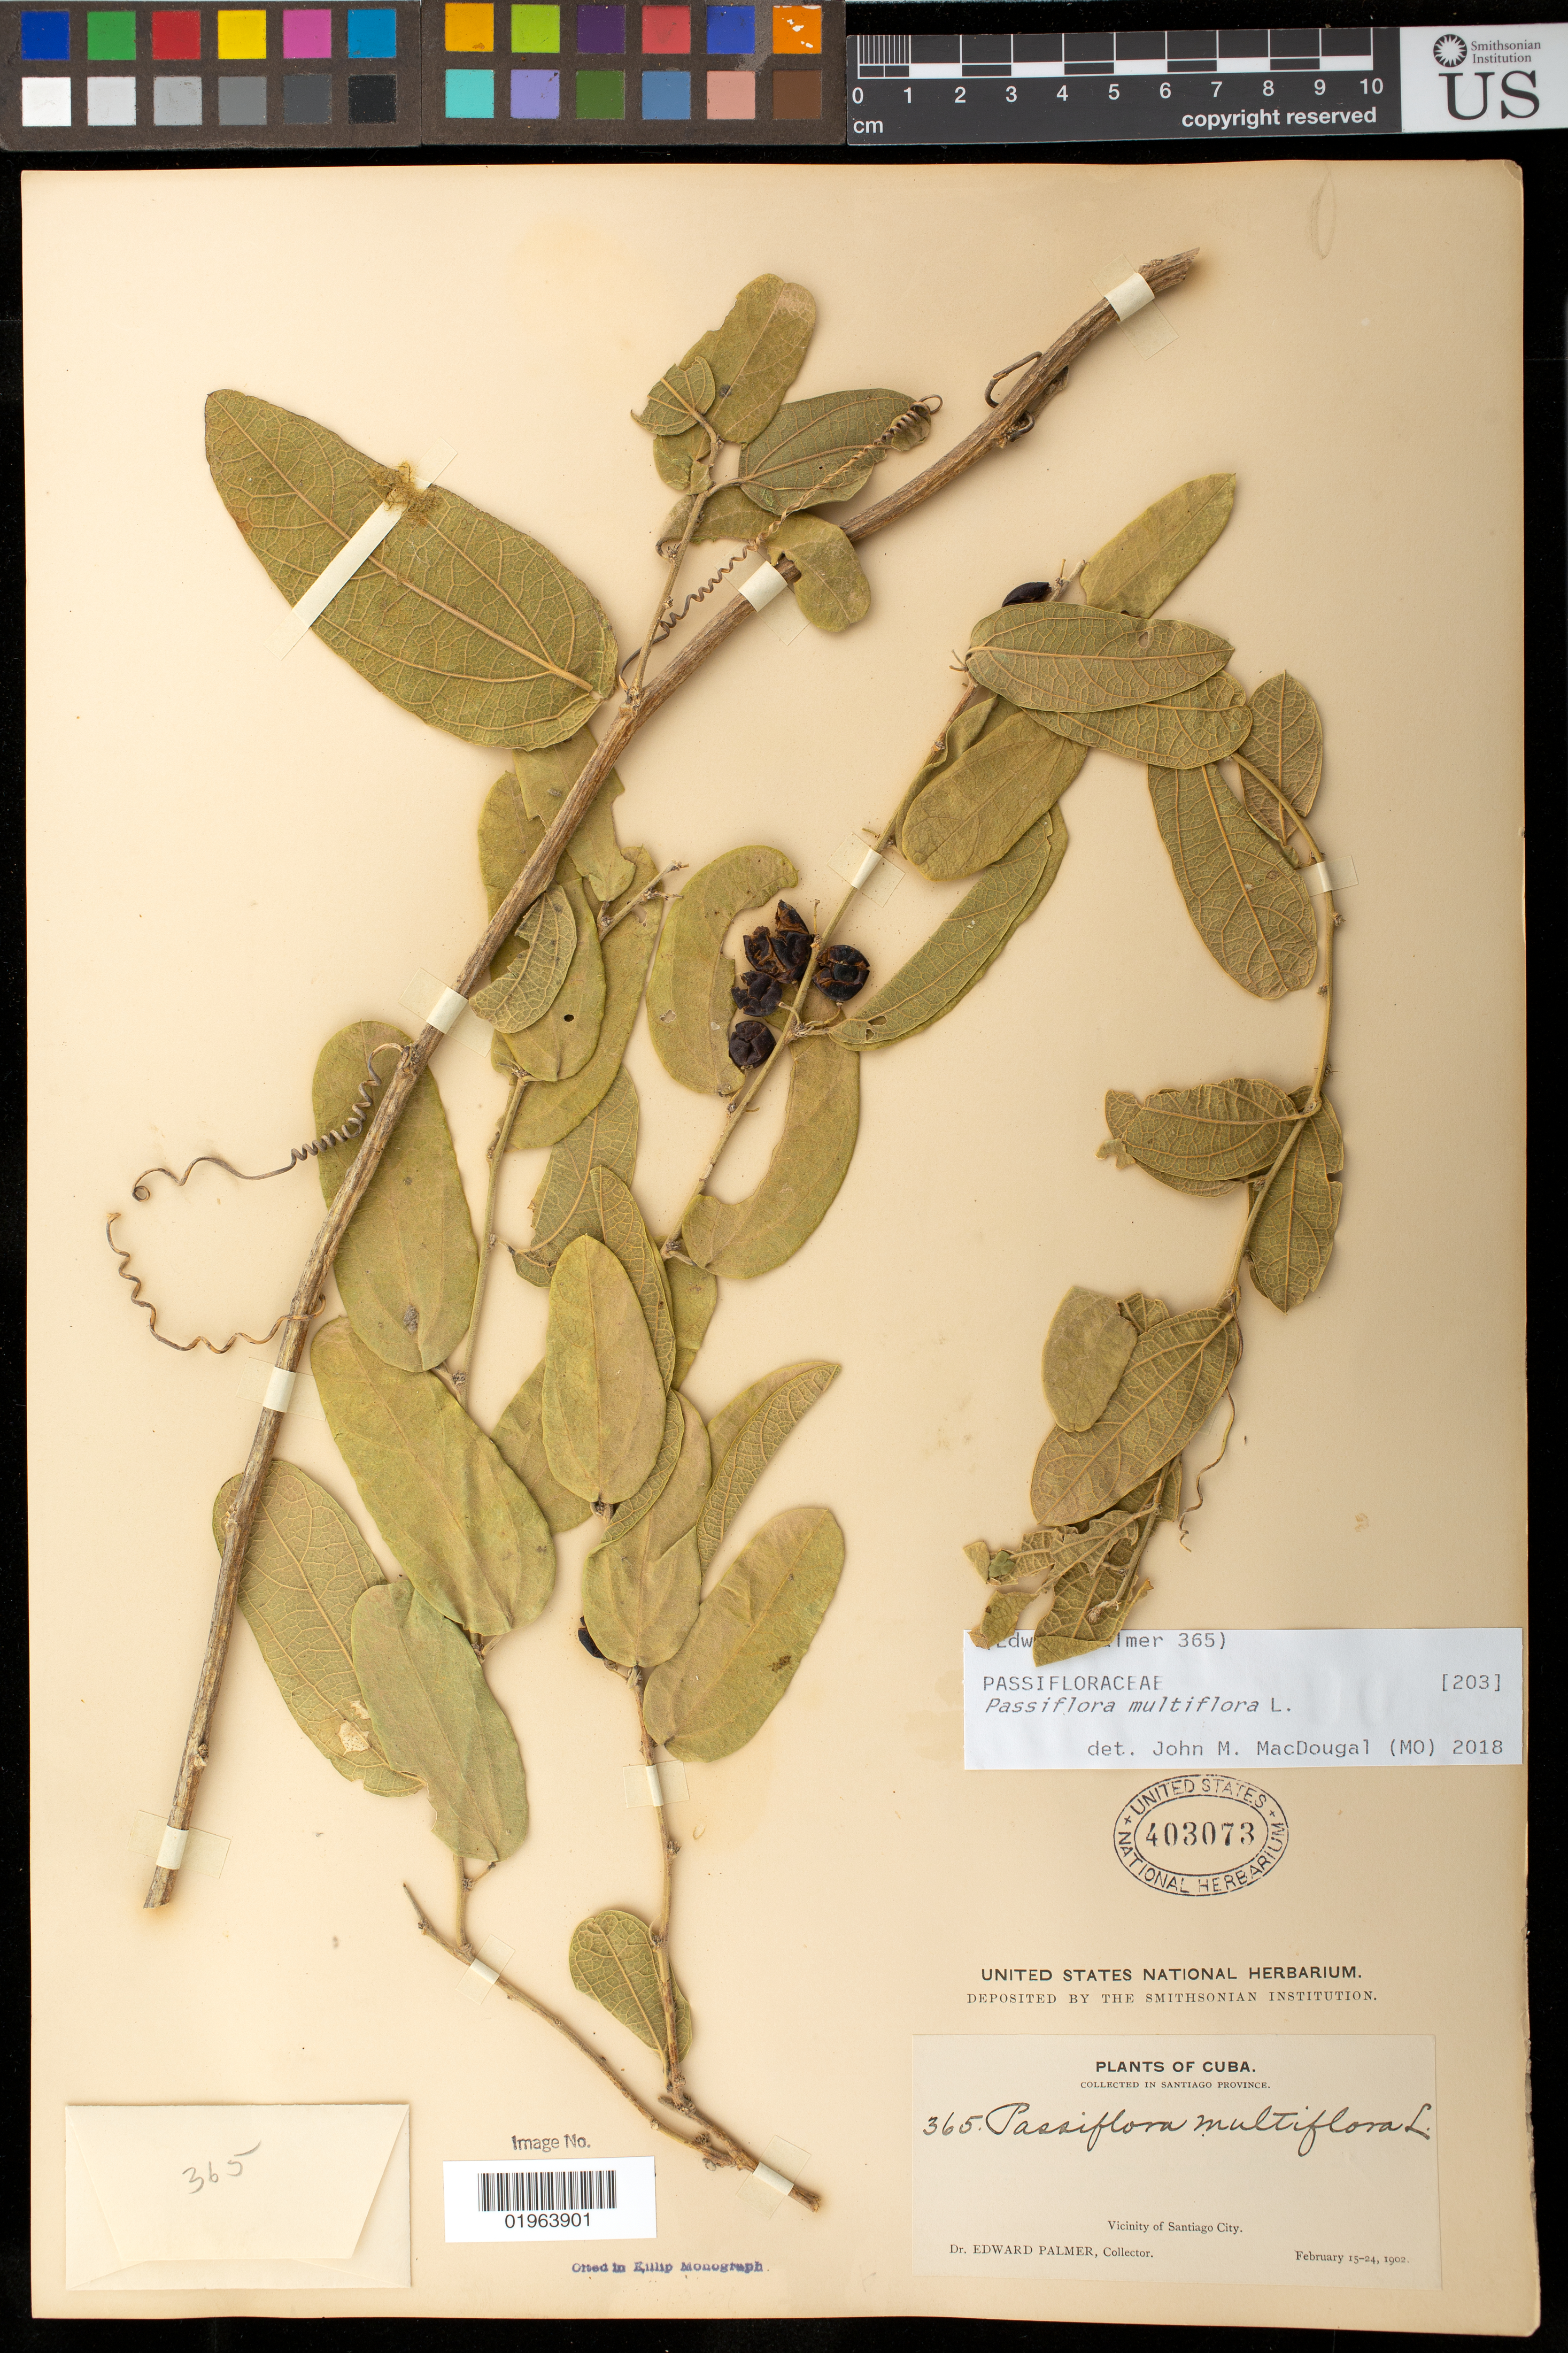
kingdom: Plantae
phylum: Tracheophyta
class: Magnoliopsida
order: Malpighiales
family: Passifloraceae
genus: Passiflora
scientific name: Passiflora multiflora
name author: L.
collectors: D. E. Palmer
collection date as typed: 15 Feb 1902 to 24 Feb 1902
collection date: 1902-02-15/1902-02-24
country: Cuba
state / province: Santiago de Cuba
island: Cuba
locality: Vicinity of Santiago City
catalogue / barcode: US 403073